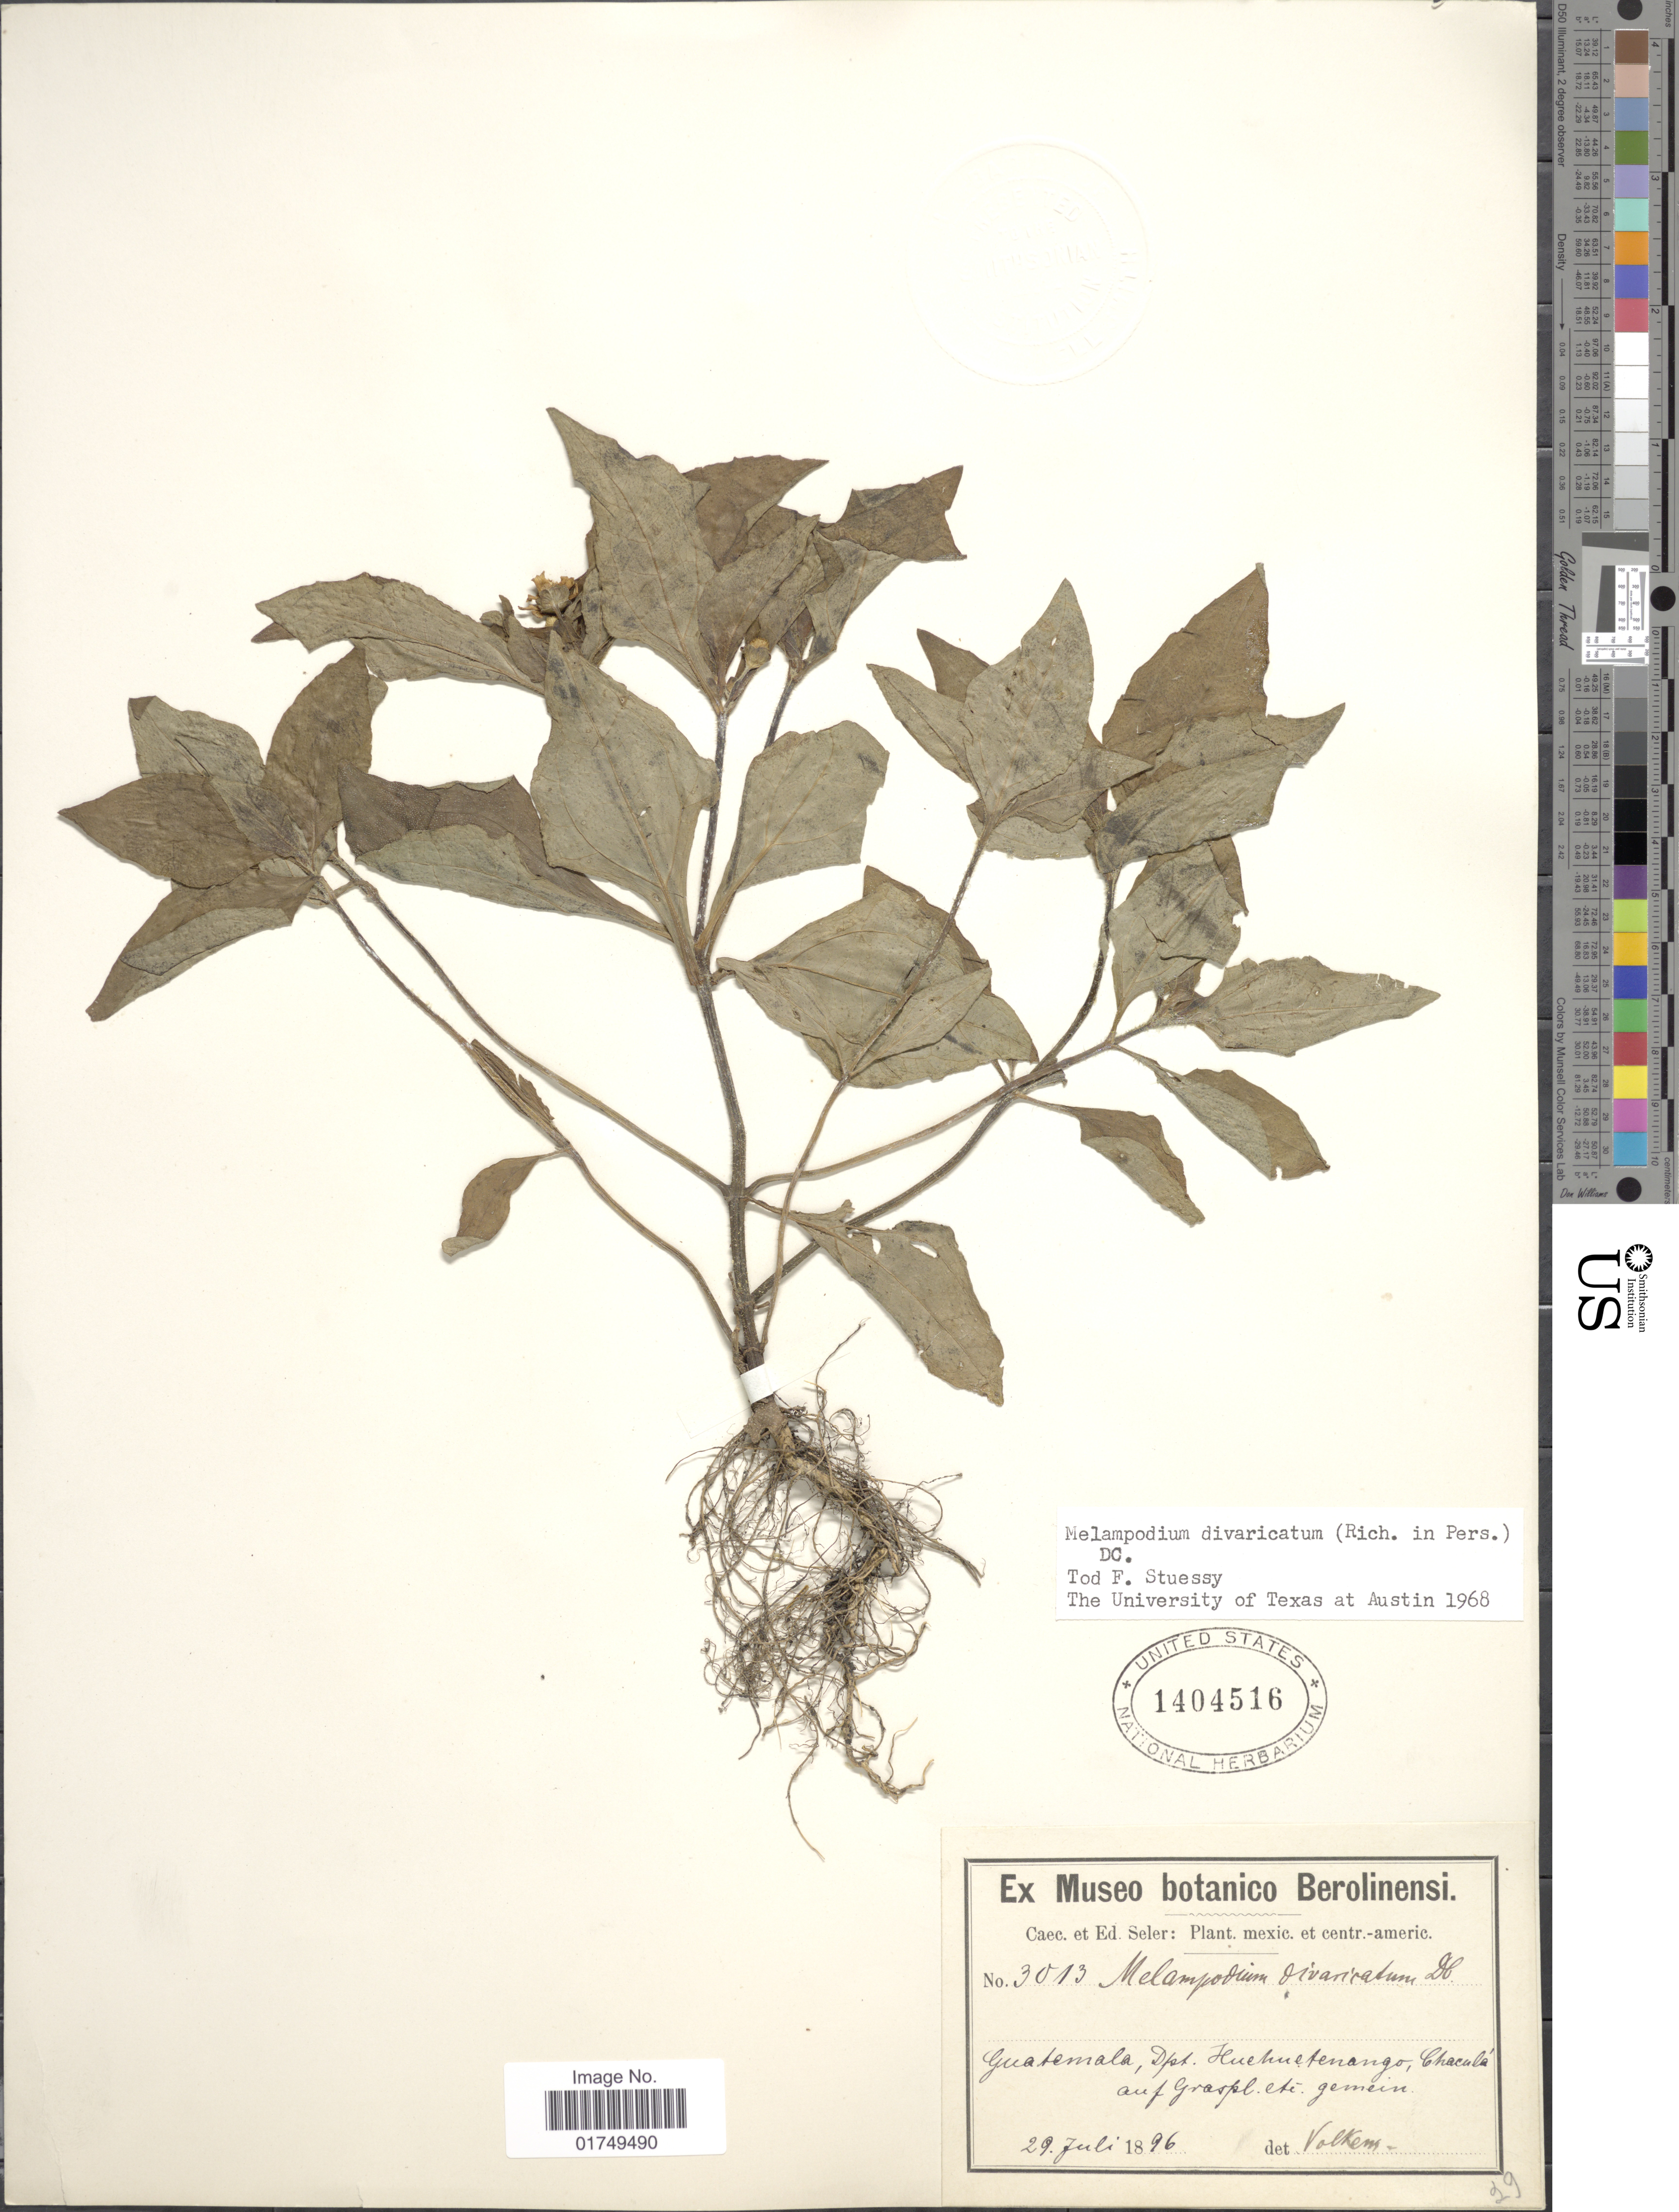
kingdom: Plantae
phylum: Tracheophyta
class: Magnoliopsida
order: Asterales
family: Asteraceae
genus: Melampodium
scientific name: Melampodium divaricatum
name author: (Rich.) DC.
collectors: C. Seler & E. Seler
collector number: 3013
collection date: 1896-07-29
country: Guatemala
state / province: Huehuetenango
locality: Dept. Huehuetenango, Chacula auf Graspl. et. gemein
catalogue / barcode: US 1404516